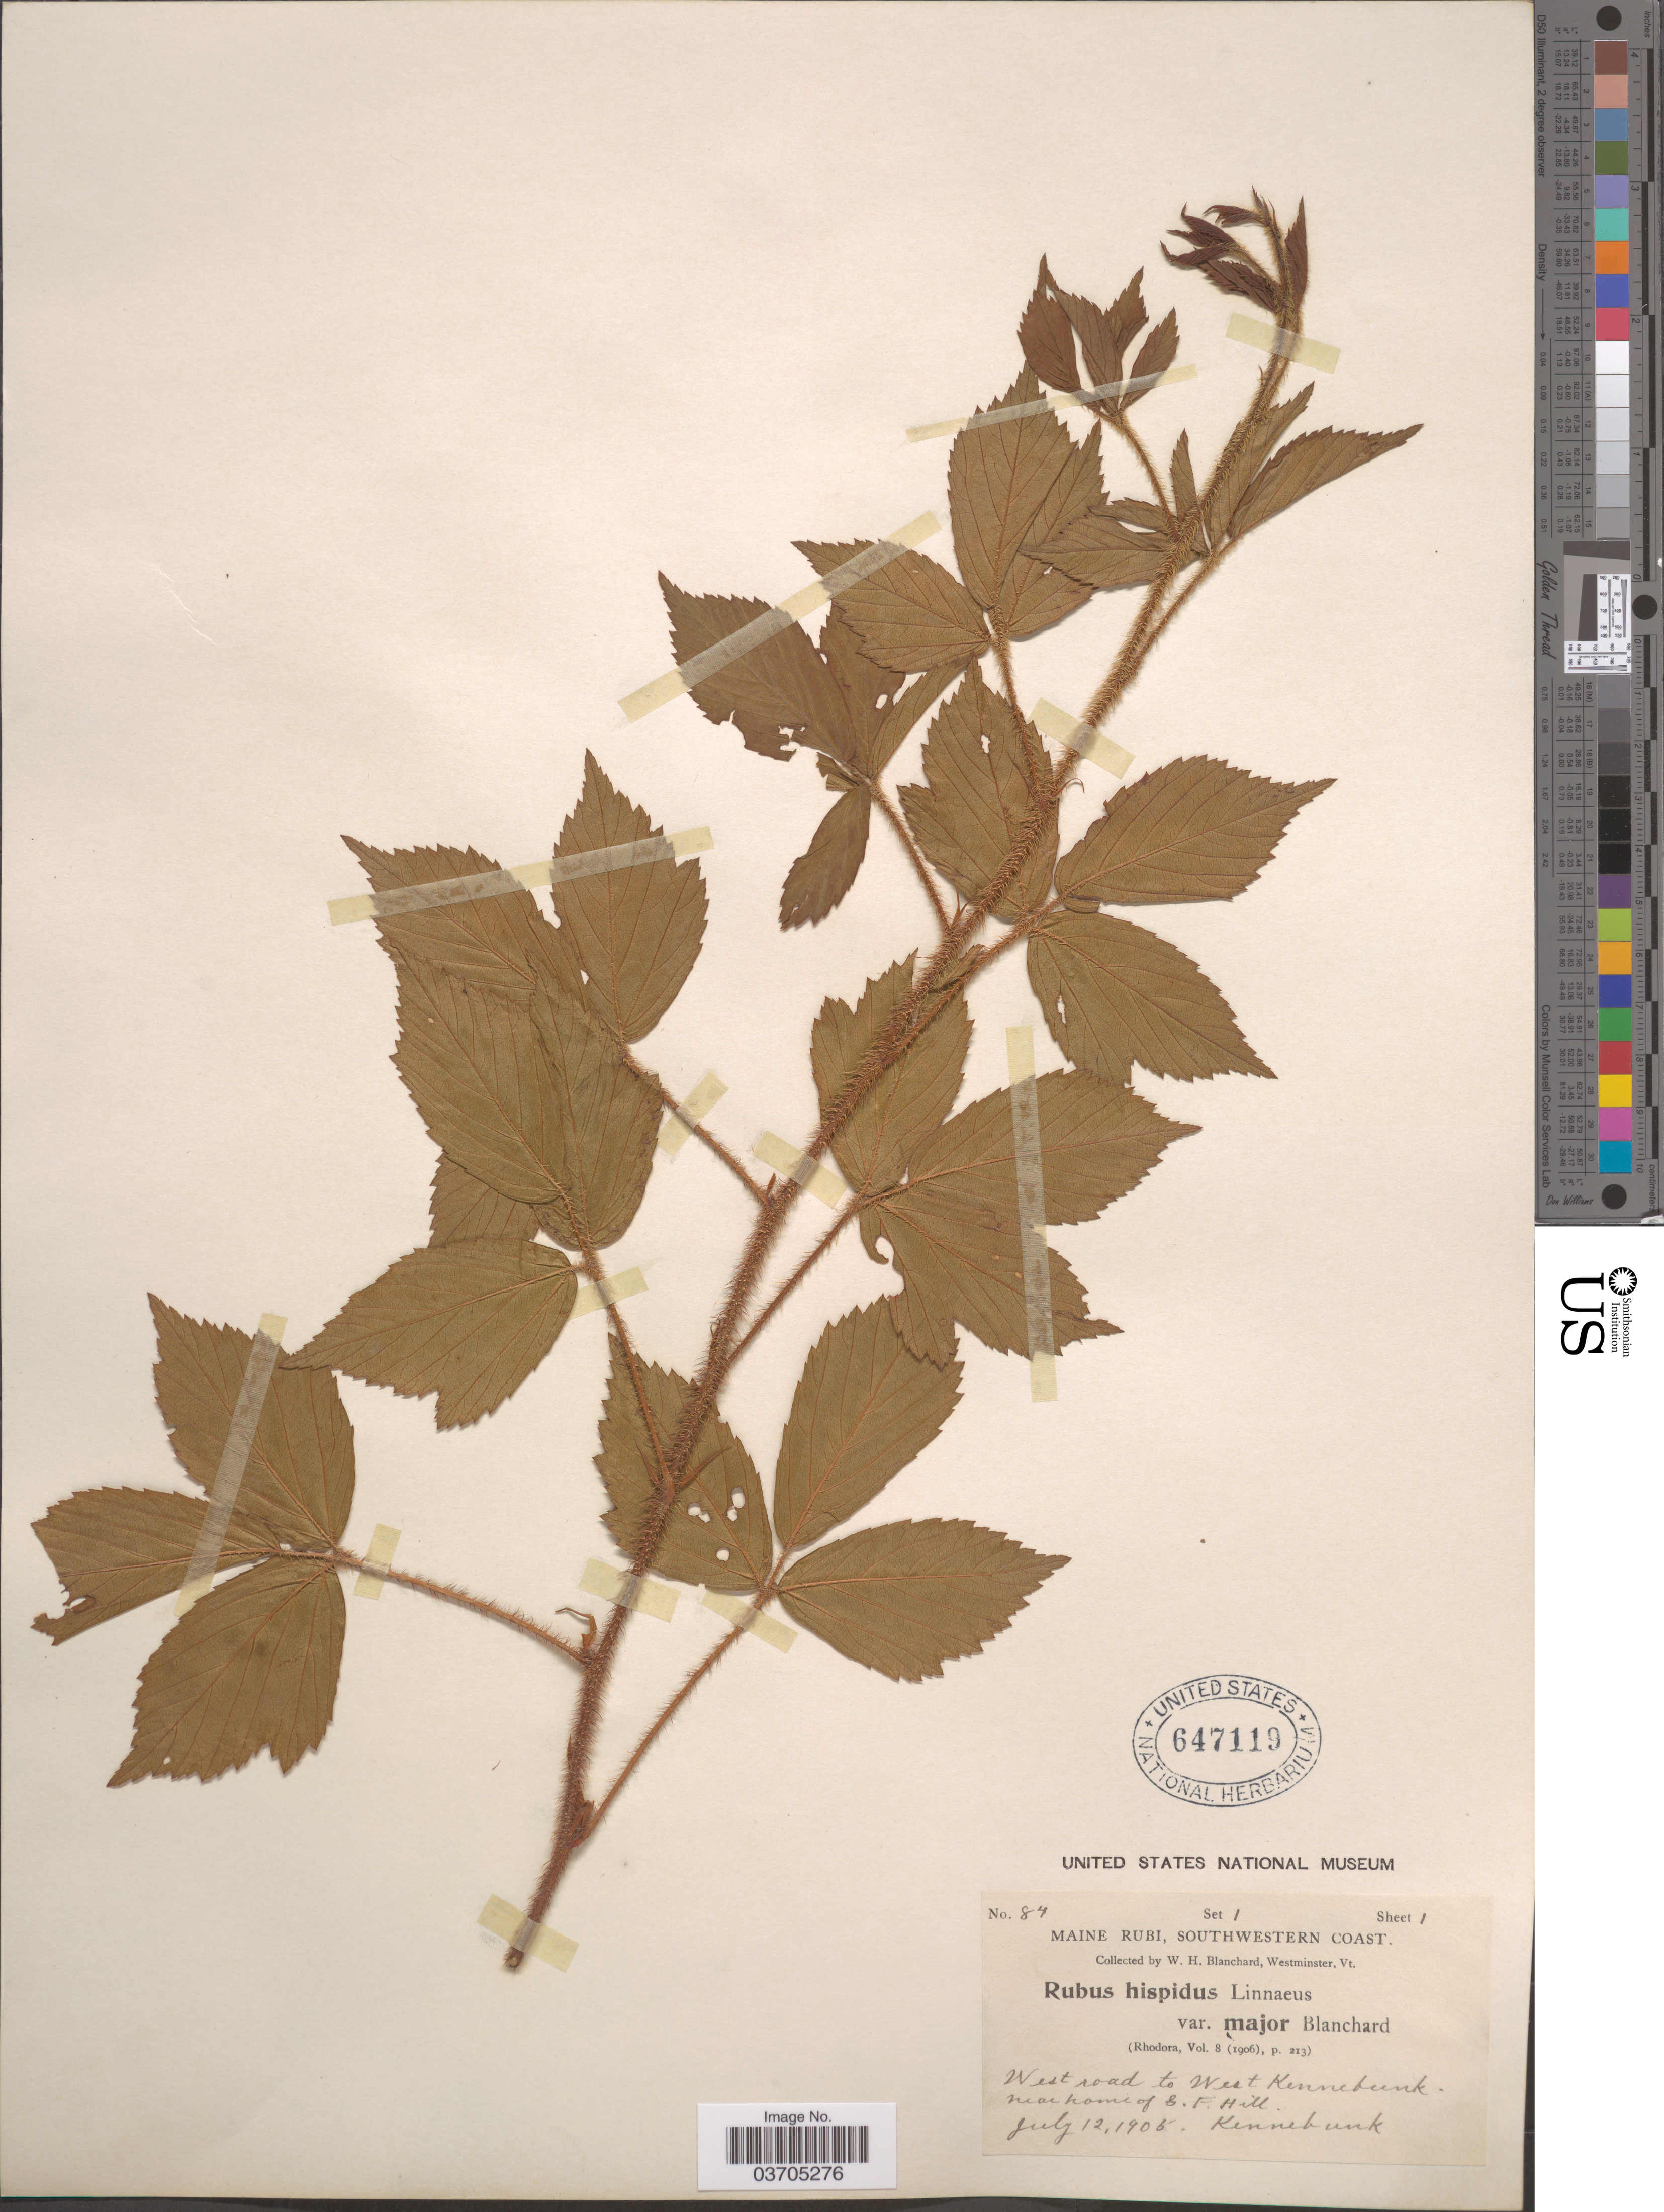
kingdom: Plantae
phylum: Tracheophyta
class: Magnoliopsida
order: Rosales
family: Rosaceae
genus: Rubus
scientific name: Rubus hispidus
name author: L.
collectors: W. H. Blanchard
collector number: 84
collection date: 1905-07-12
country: United States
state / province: Maine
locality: Main Rubi, Southwestern Coast. West road to West Kennebunk. near home of B.F. Hill. Kennebunk.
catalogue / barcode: US 647119